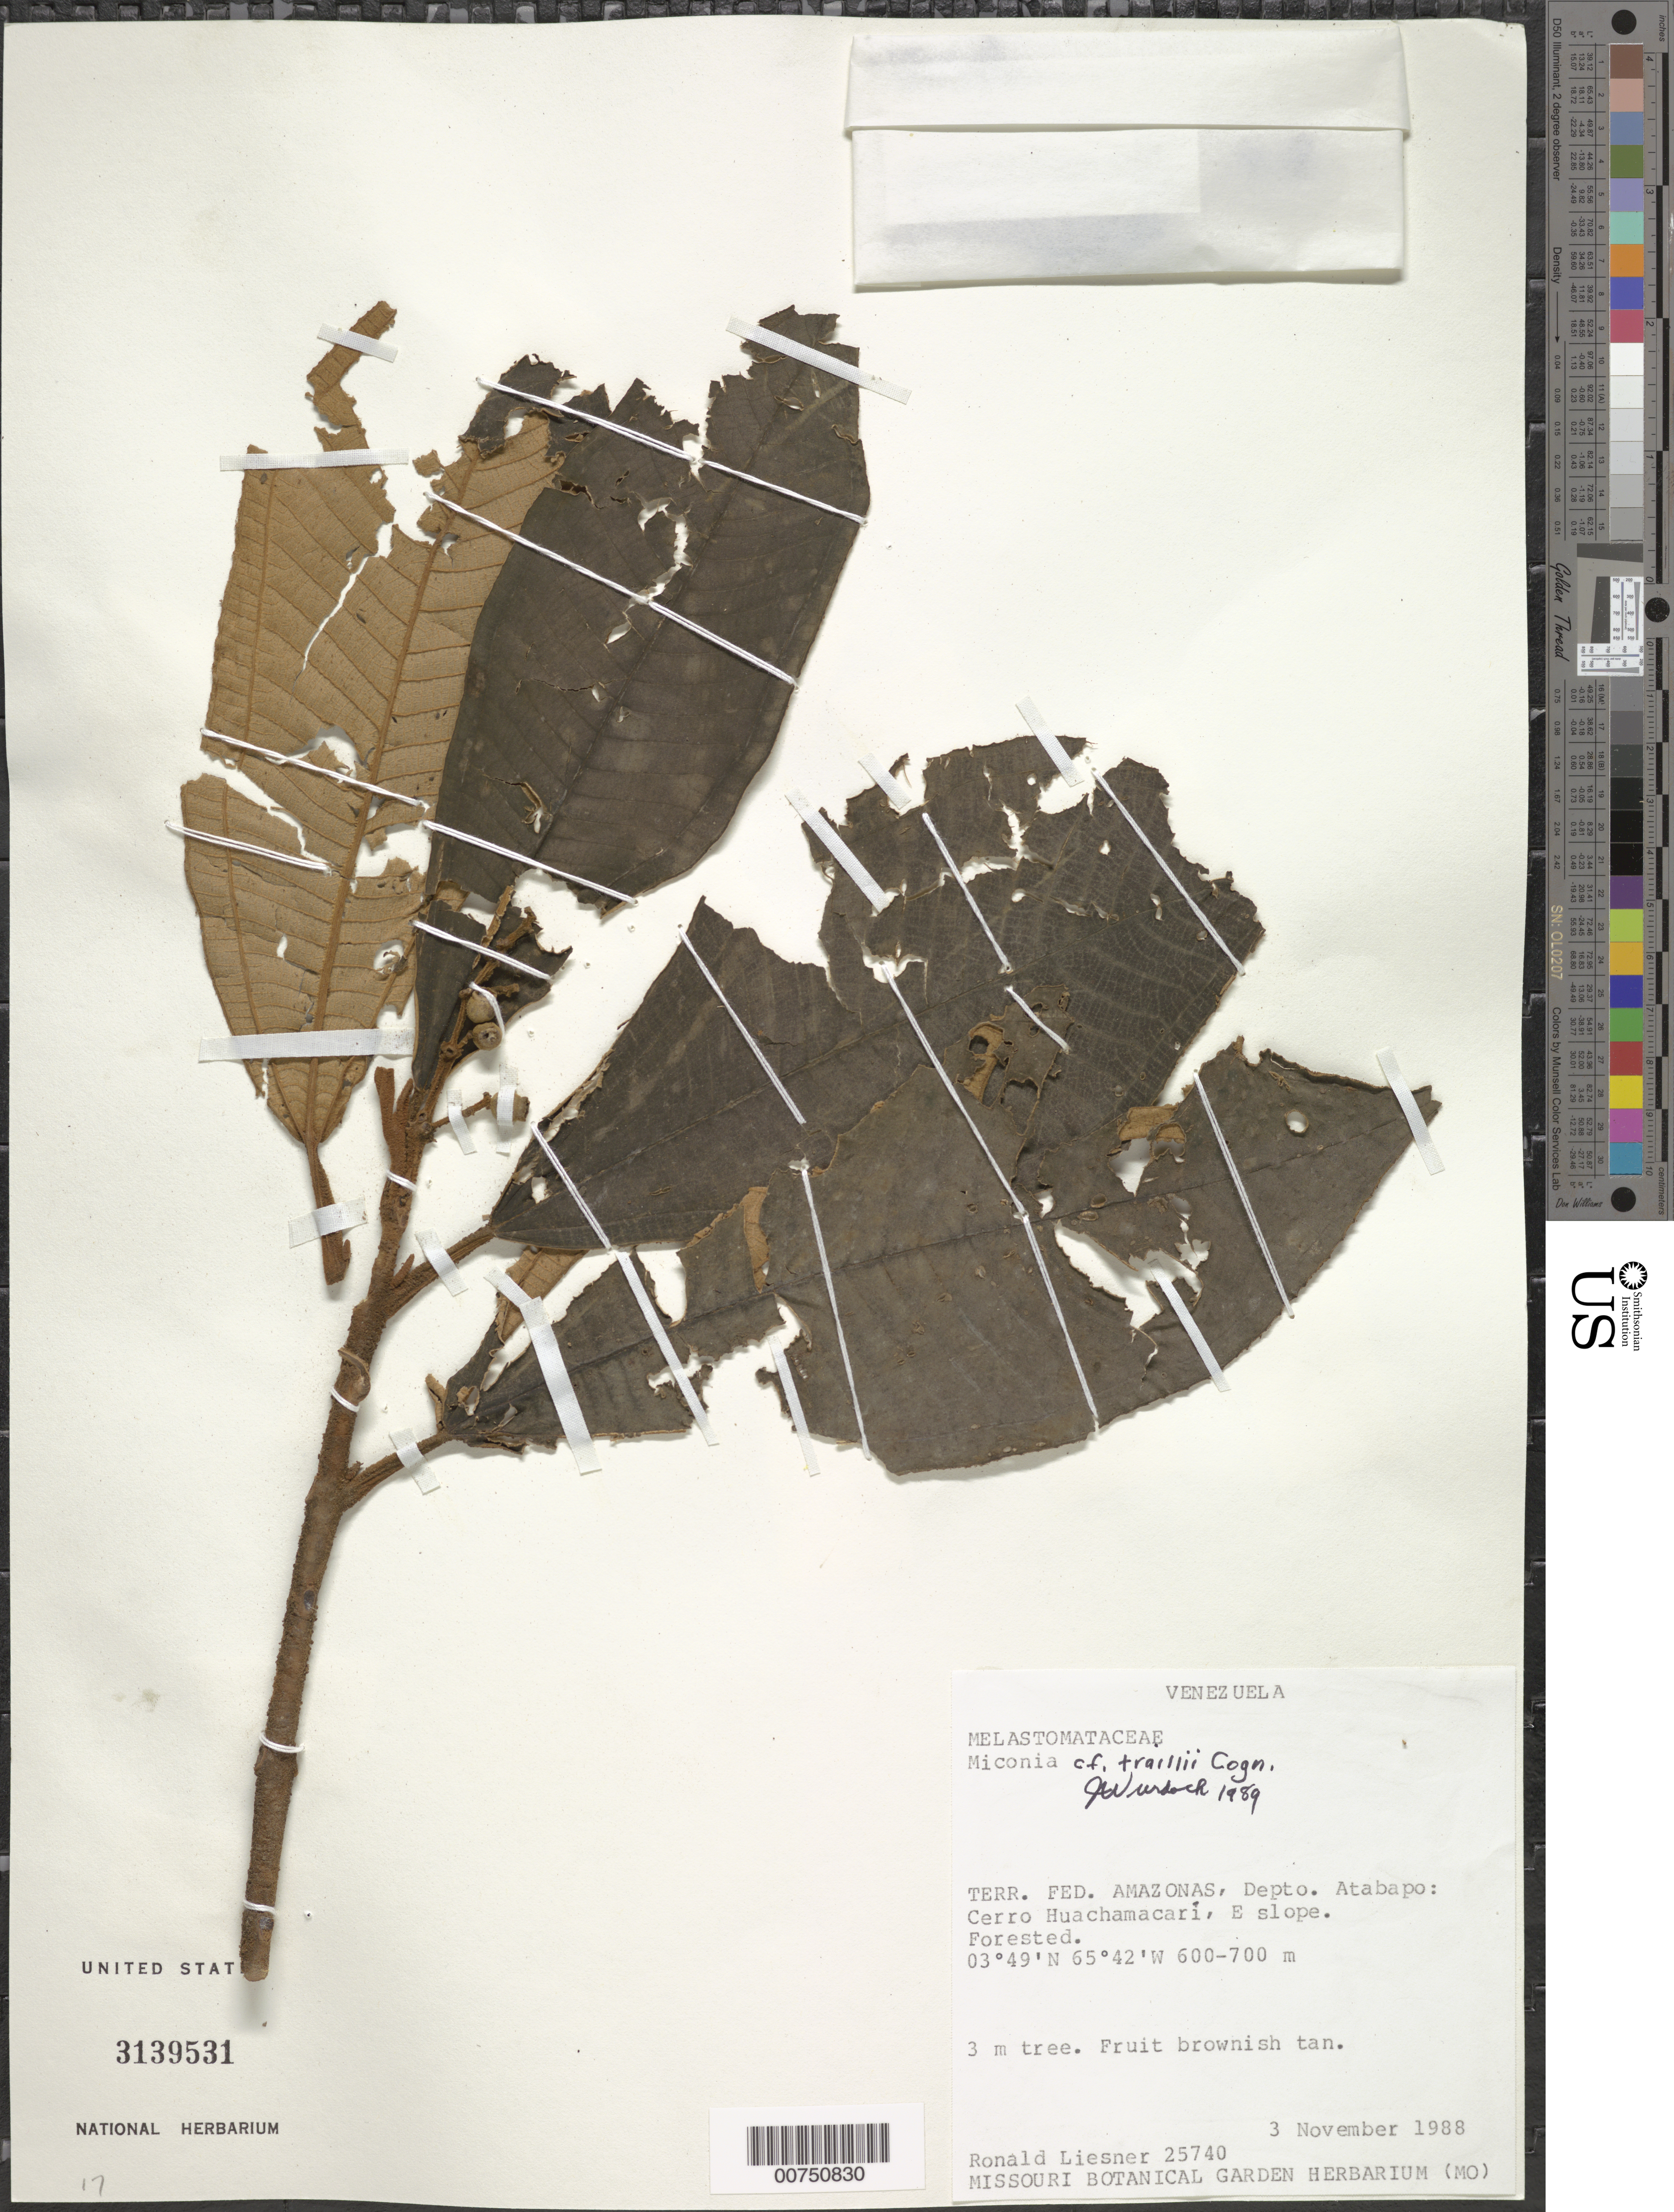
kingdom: Plantae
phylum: Tracheophyta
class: Magnoliopsida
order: Myrtales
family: Melastomataceae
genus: Miconia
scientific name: Miconia traillii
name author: Cogn.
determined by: Wurdack, John J., (US), US (UNITED STATES)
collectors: R. L. Liesner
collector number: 25740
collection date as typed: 3-Nov-88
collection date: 1988-11-03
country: Venezuela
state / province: Amazonas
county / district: Atabapo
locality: Cerro Huachamacari, E slope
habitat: Forested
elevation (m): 600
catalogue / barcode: US 3139531